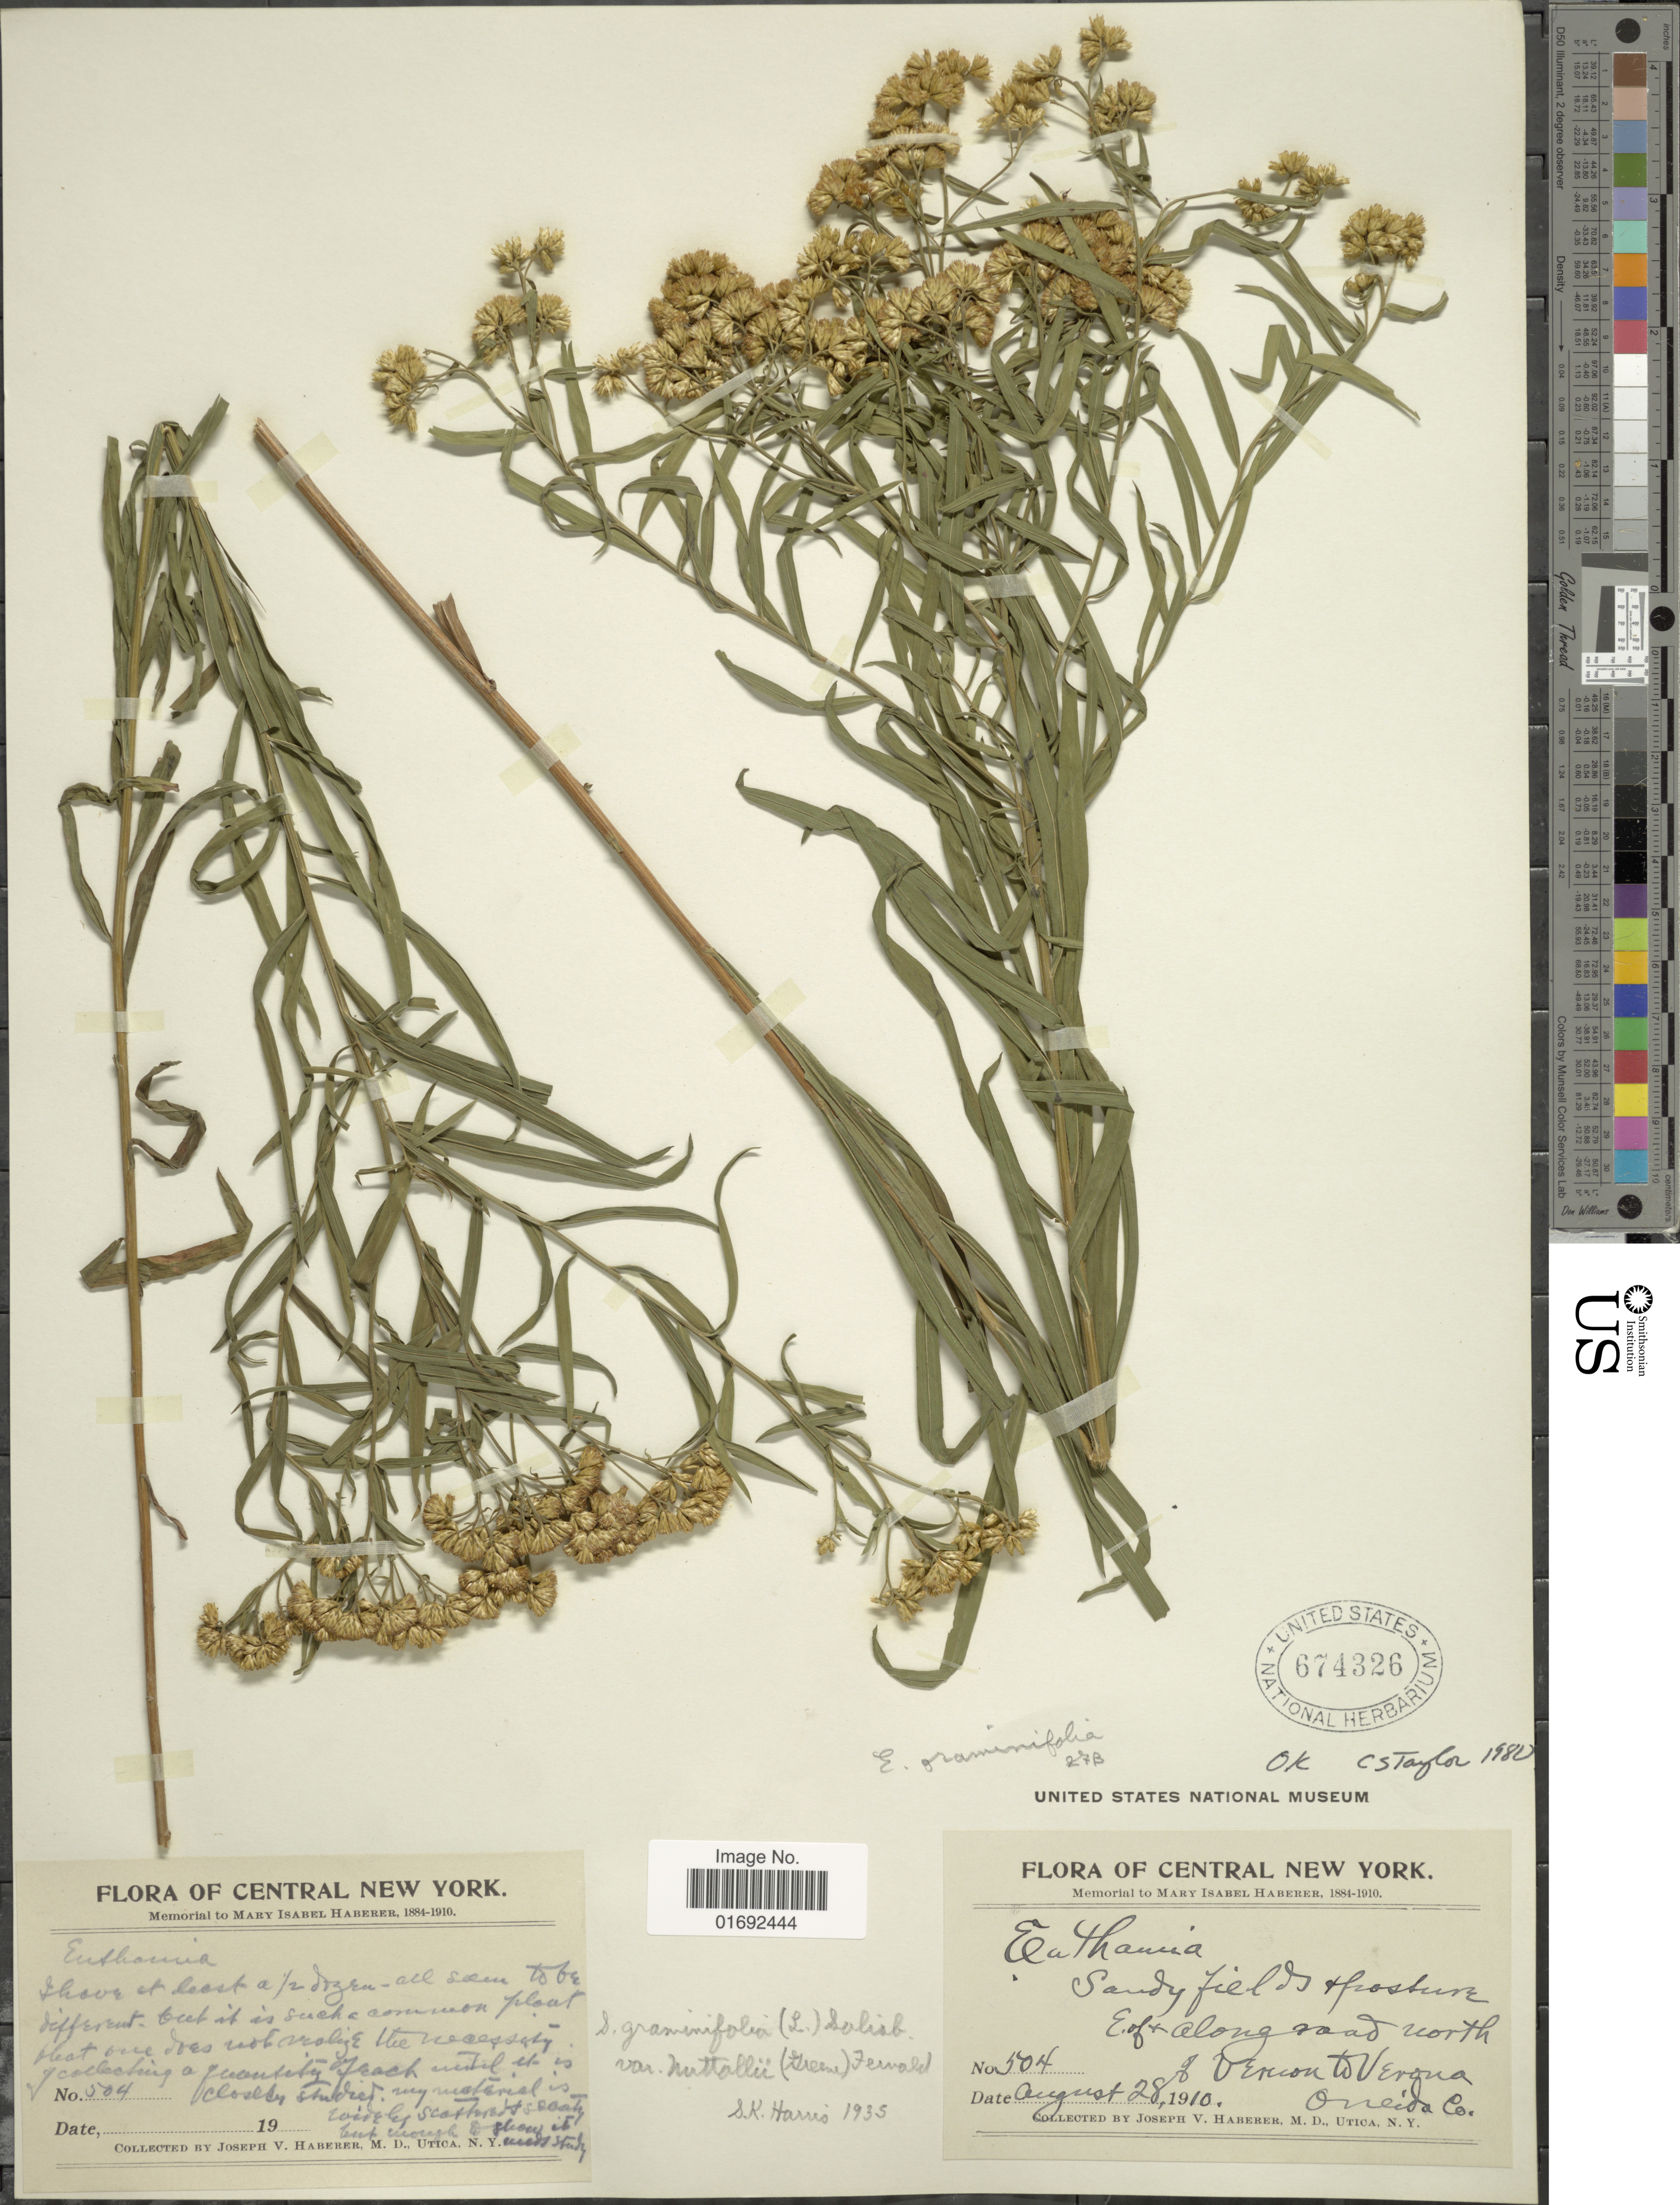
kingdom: Plantae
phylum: Tracheophyta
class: Magnoliopsida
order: Asterales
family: Asteraceae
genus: Euthamia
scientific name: Euthamia graminifolia var. nuttalii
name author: (S.W. Greene) W. Stone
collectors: J. V. Haberer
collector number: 504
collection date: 1910-08-28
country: United States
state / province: New York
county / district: Oneida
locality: Central New York, E. of + along road north of Vernon to Verona, Oneida Co.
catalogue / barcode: US 674326